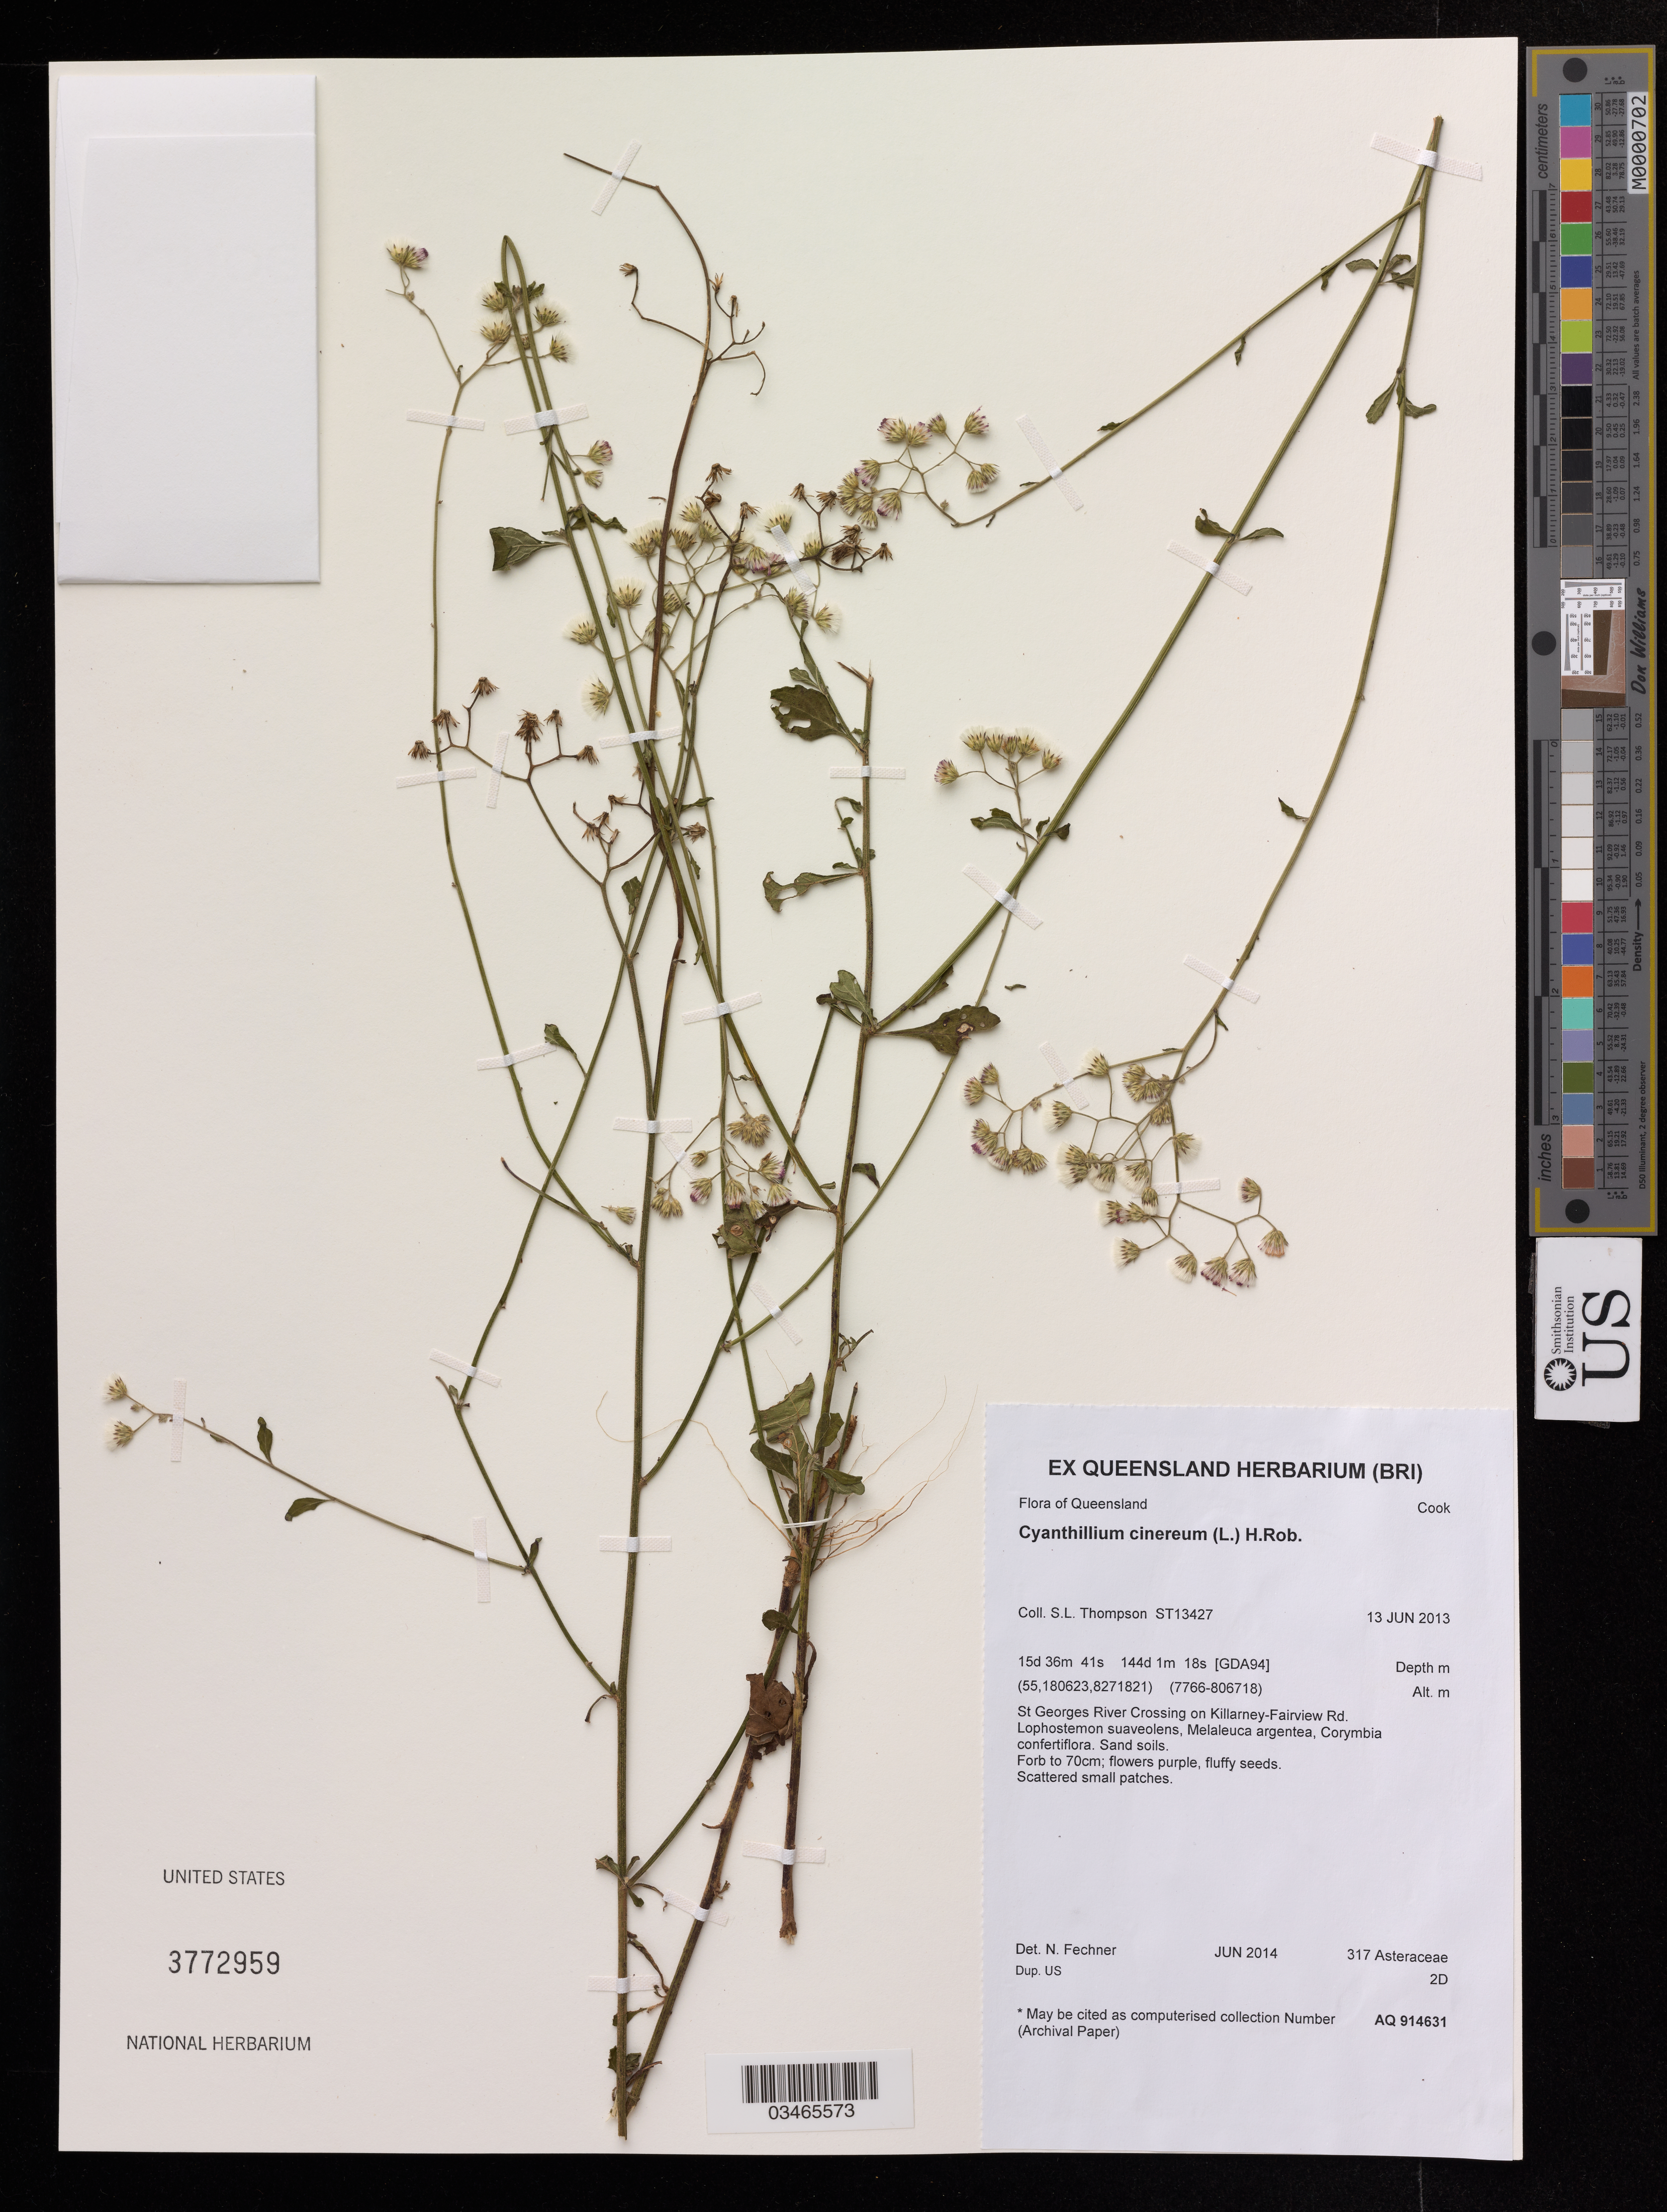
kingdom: Plantae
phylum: Tracheophyta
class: Magnoliopsida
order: Asterales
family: Asteraceae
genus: Cyanthillium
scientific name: Cyanthillium cinereum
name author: (L.) H. Rob.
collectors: S. L. Thompson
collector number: ST13427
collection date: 2013-06-13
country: Australia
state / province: Queensland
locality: St. Georges River Crossing on Killarney-Fairview Rd.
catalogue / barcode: US 3772959